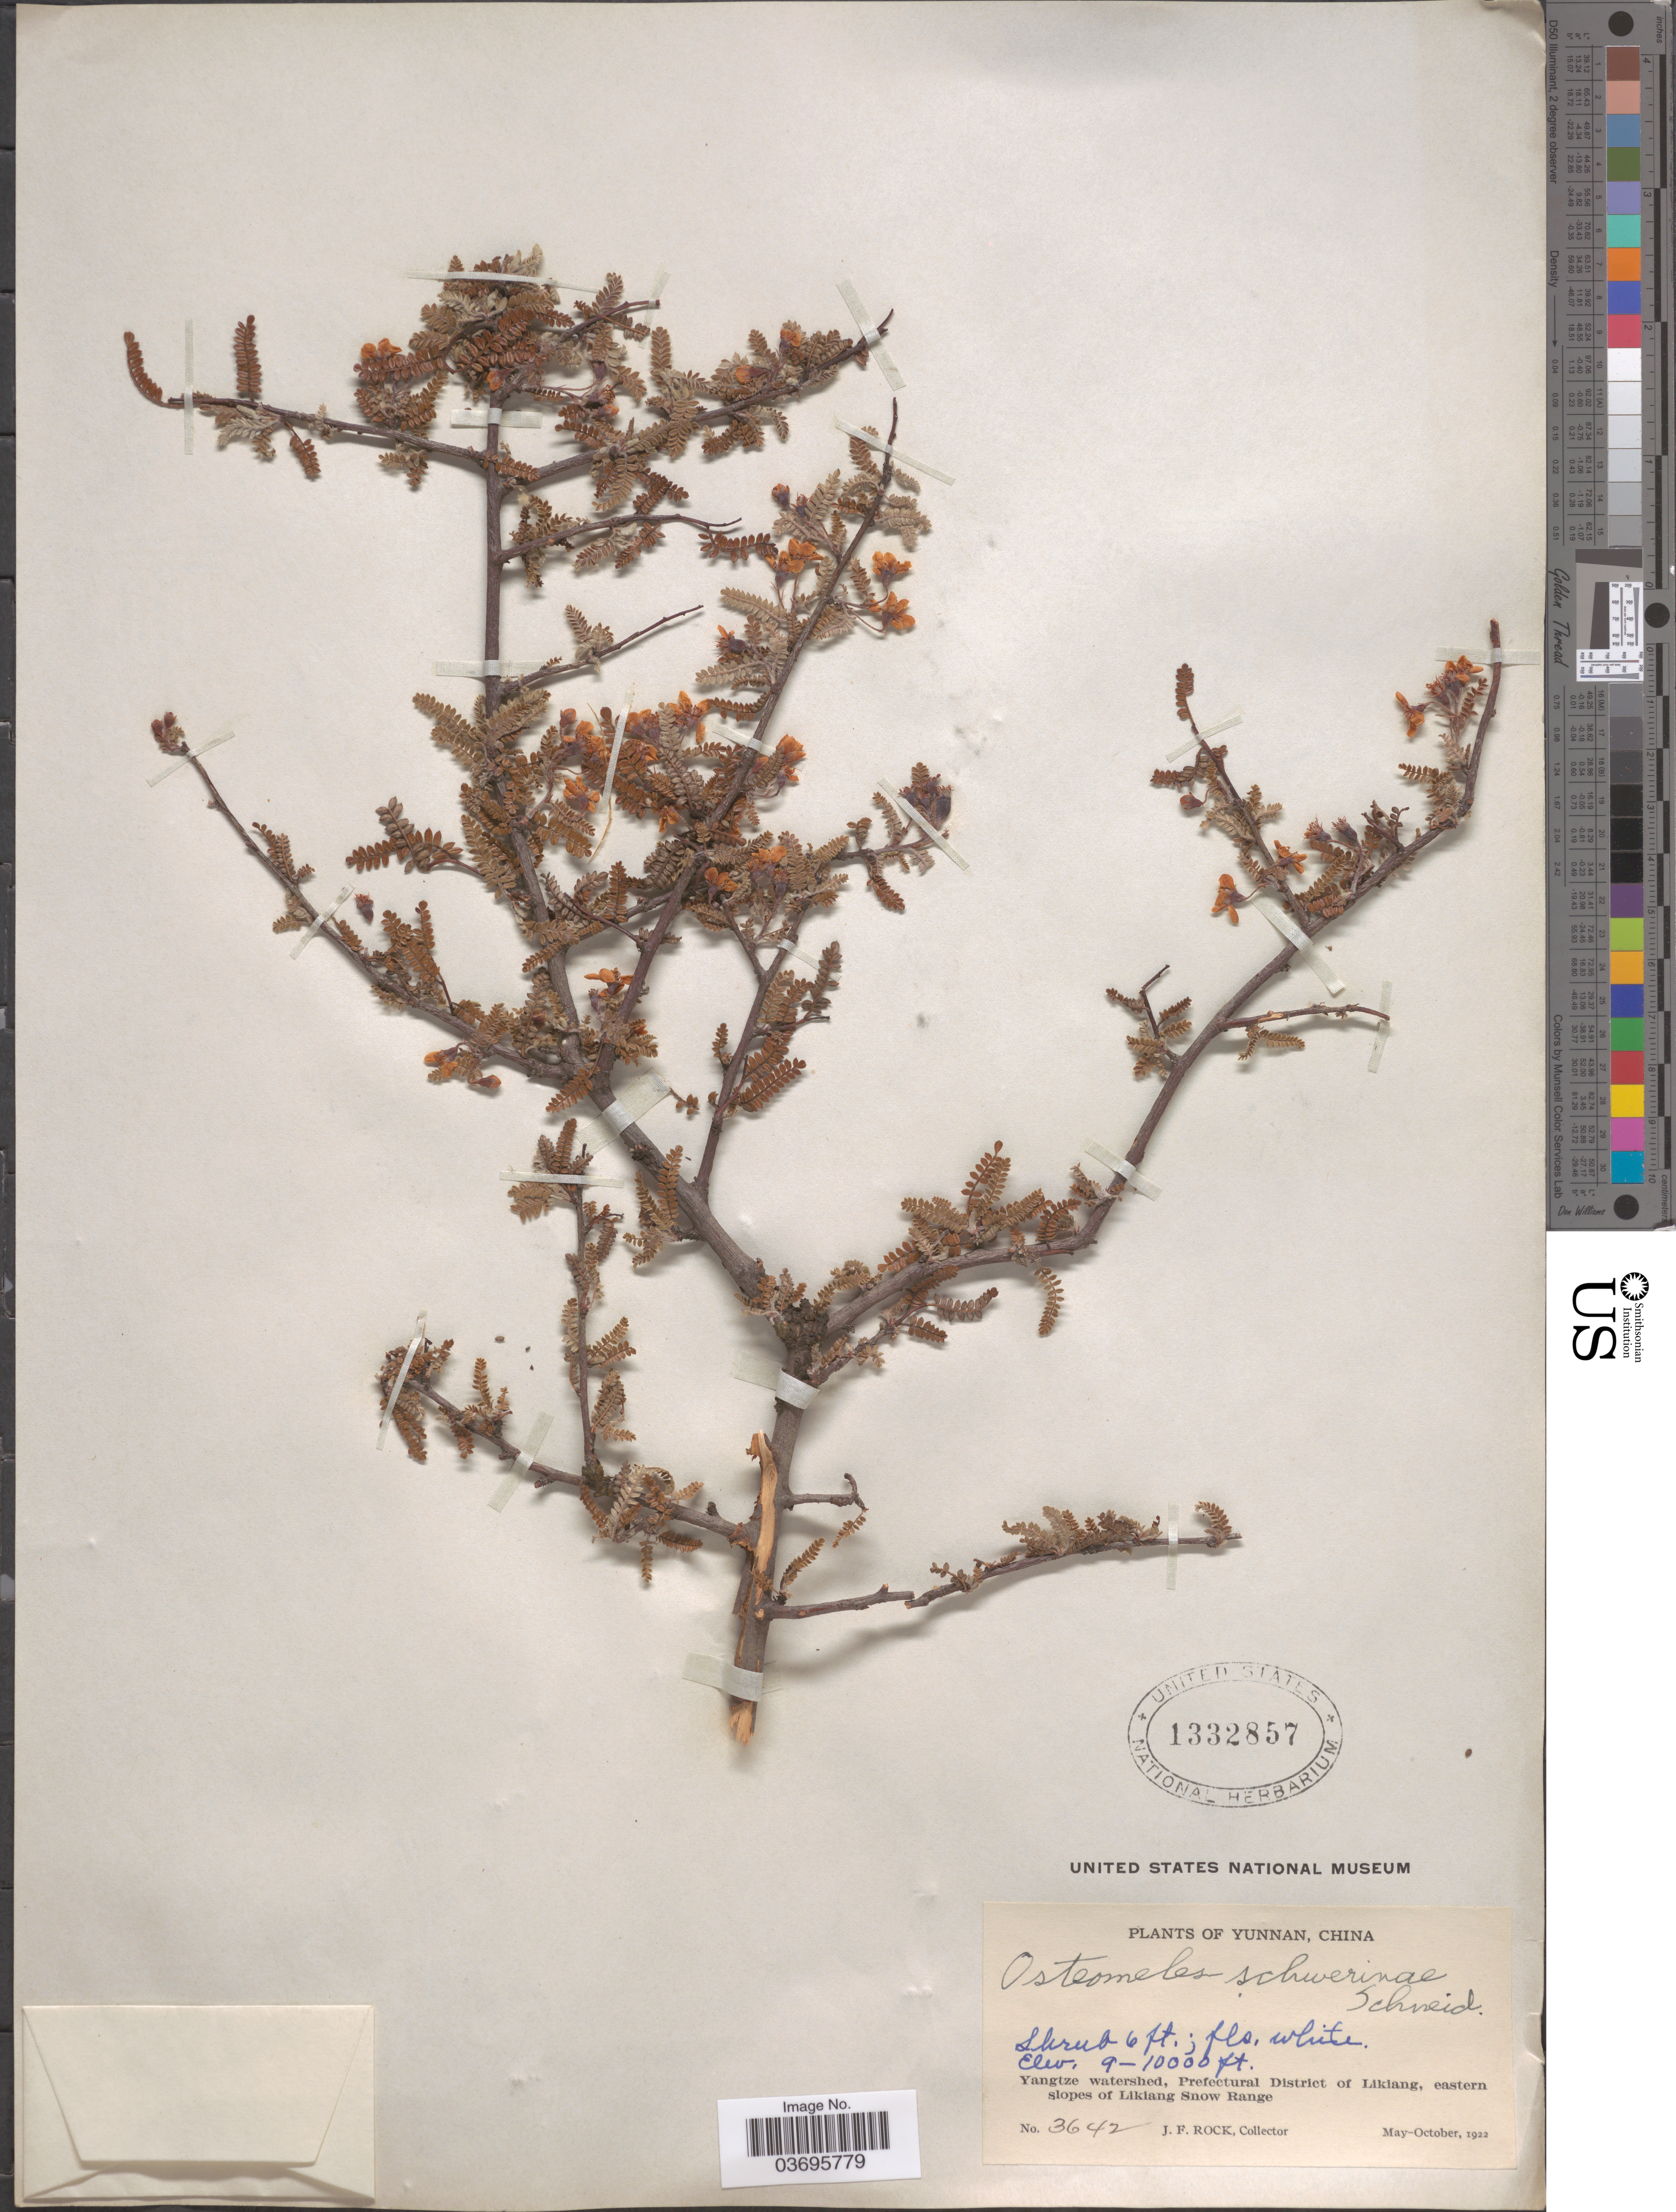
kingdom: Plantae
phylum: Tracheophyta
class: Magnoliopsida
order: Rosales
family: Rosaceae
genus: Osteomeles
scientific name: Osteomeles schwerinae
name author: C.K. Schneid.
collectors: J. Rock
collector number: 3642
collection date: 1922-05/1922-10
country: China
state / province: Yunnan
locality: Yangtze watershed, Prefectural District of Likiang, eastern slopes of Likiang Snow Range.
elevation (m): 2743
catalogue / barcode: US 1332857